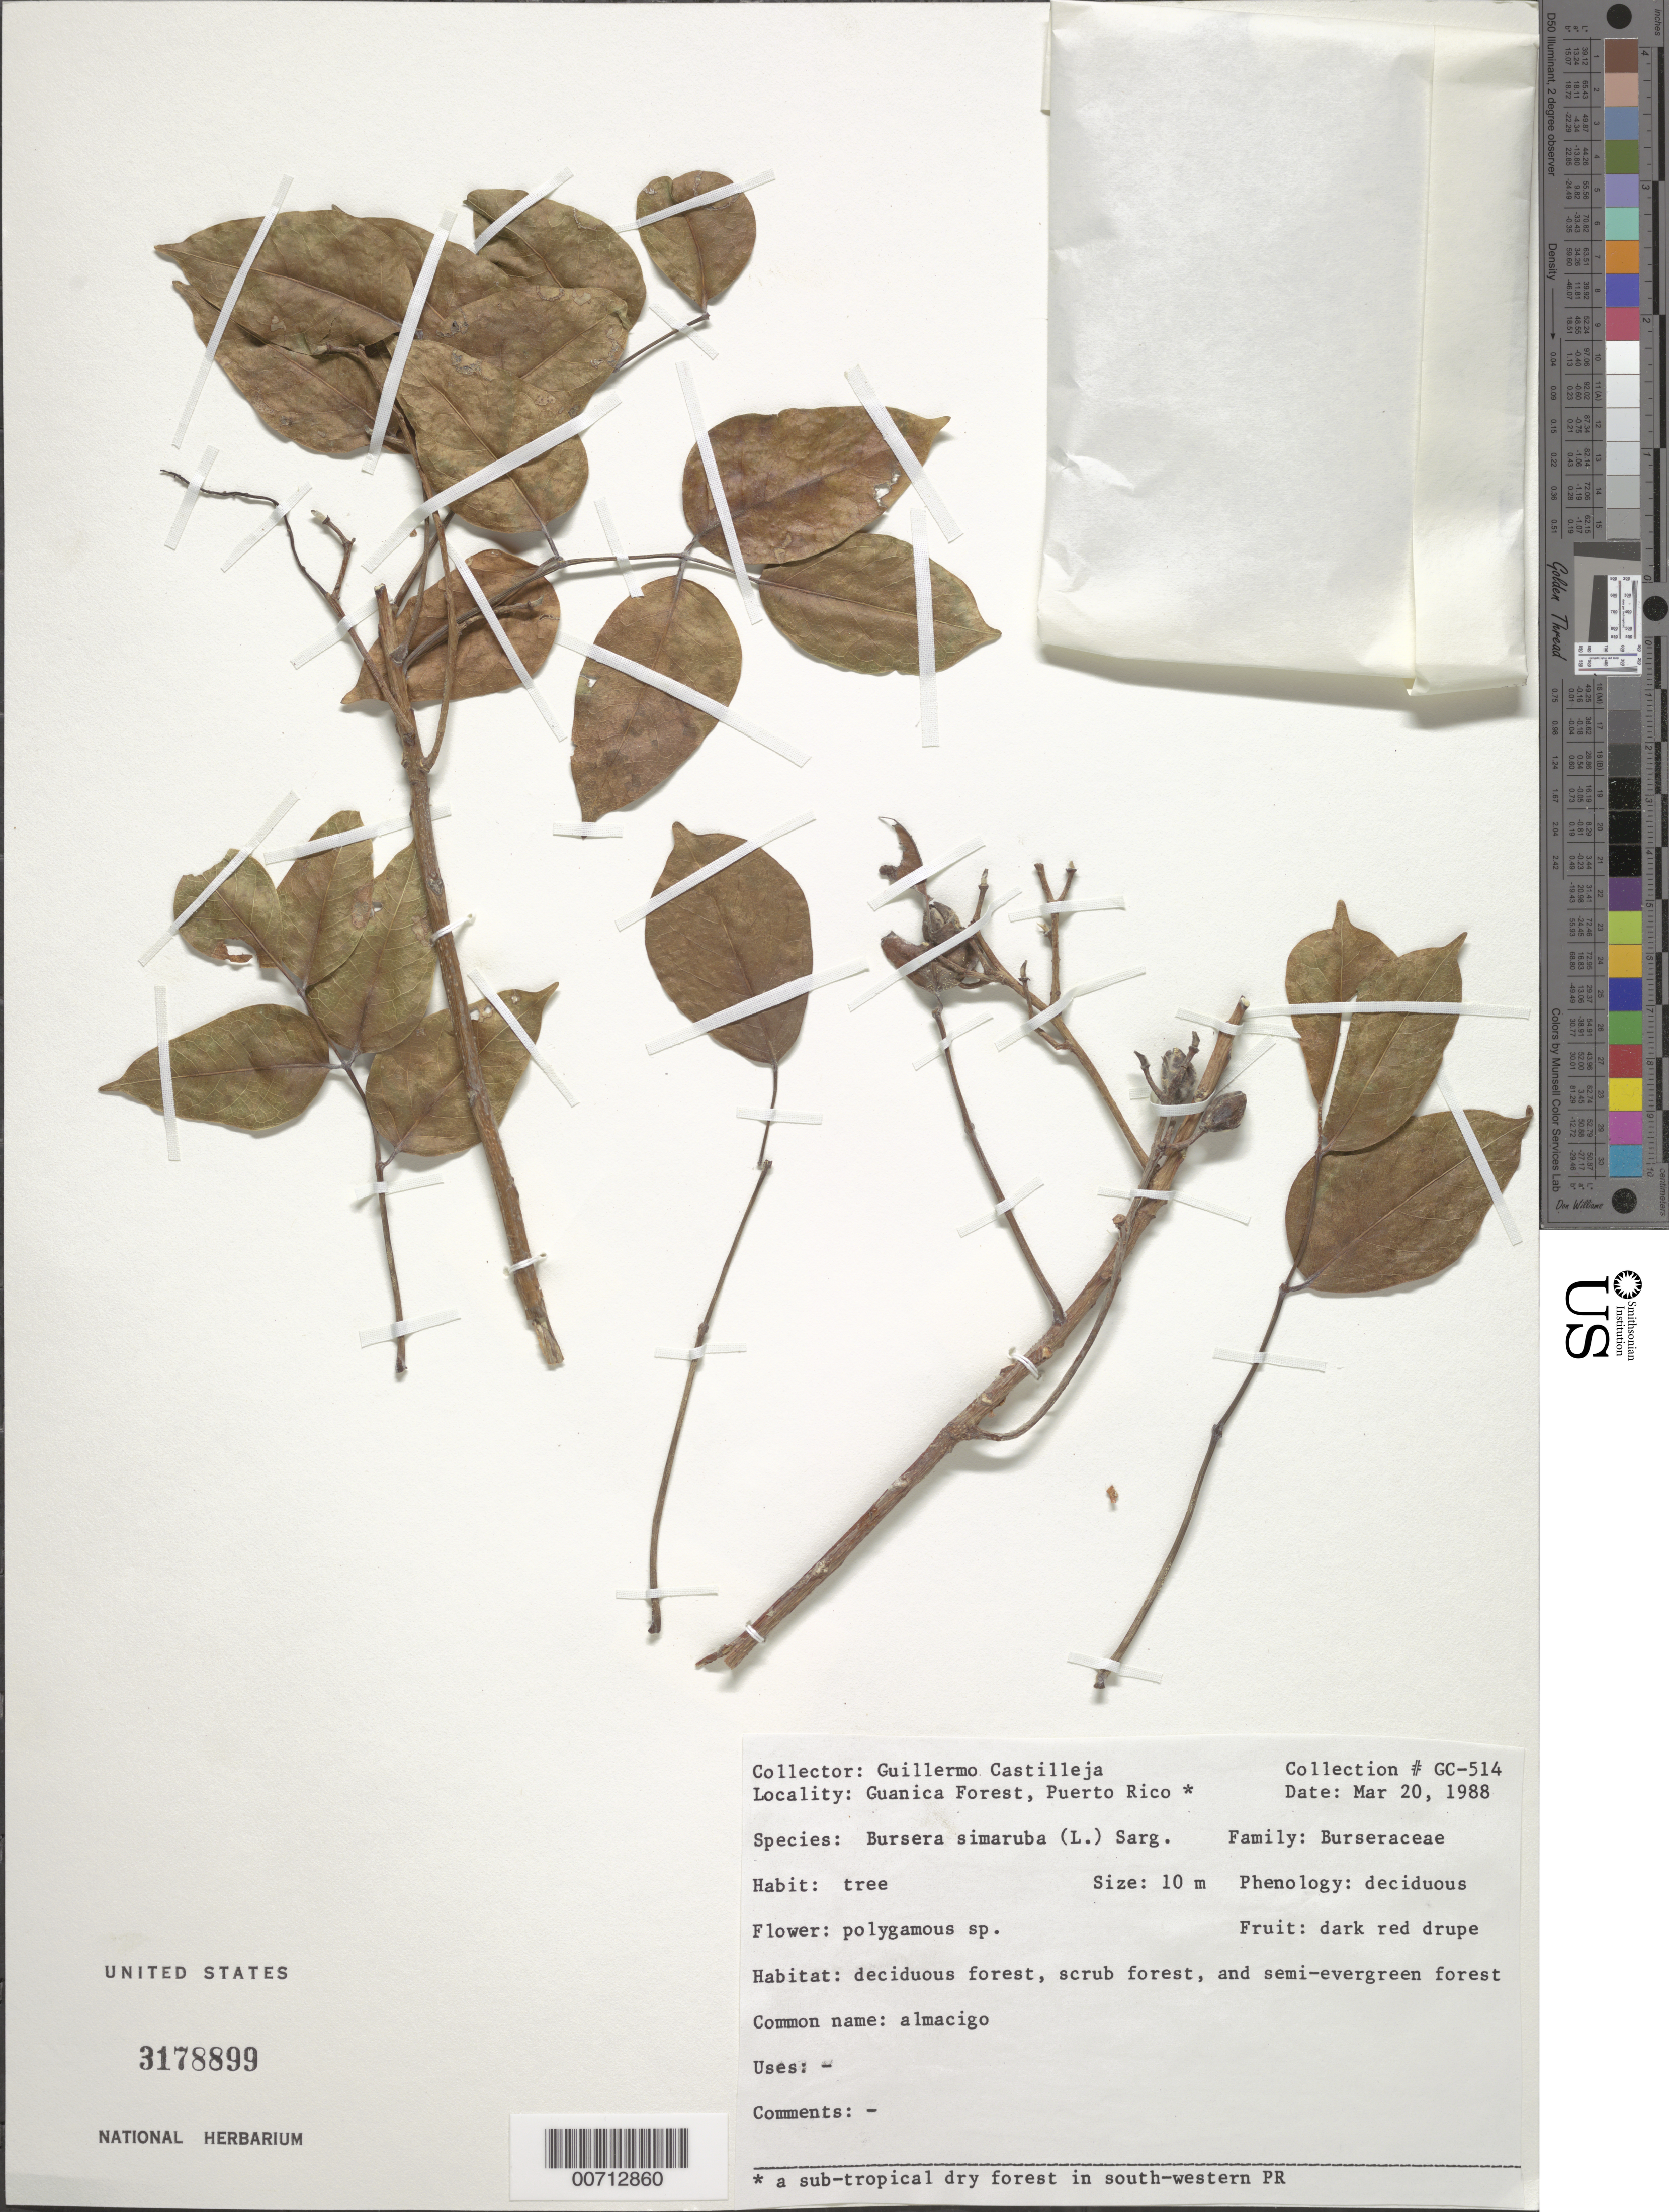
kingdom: Plantae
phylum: Tracheophyta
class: Magnoliopsida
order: Sapindales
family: Burseraceae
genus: Bursera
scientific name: Bursera simaruba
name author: (L.) Sarg.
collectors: G. Castilleja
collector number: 514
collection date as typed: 20 Mar 1988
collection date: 1988-03-20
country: Puerto Rico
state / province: Guanica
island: Greater Antilles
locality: Guanica Forest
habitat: Deciduous forest, scrub forest, and semi-evergreen forest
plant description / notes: Common name: Almacigo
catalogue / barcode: US 3178899